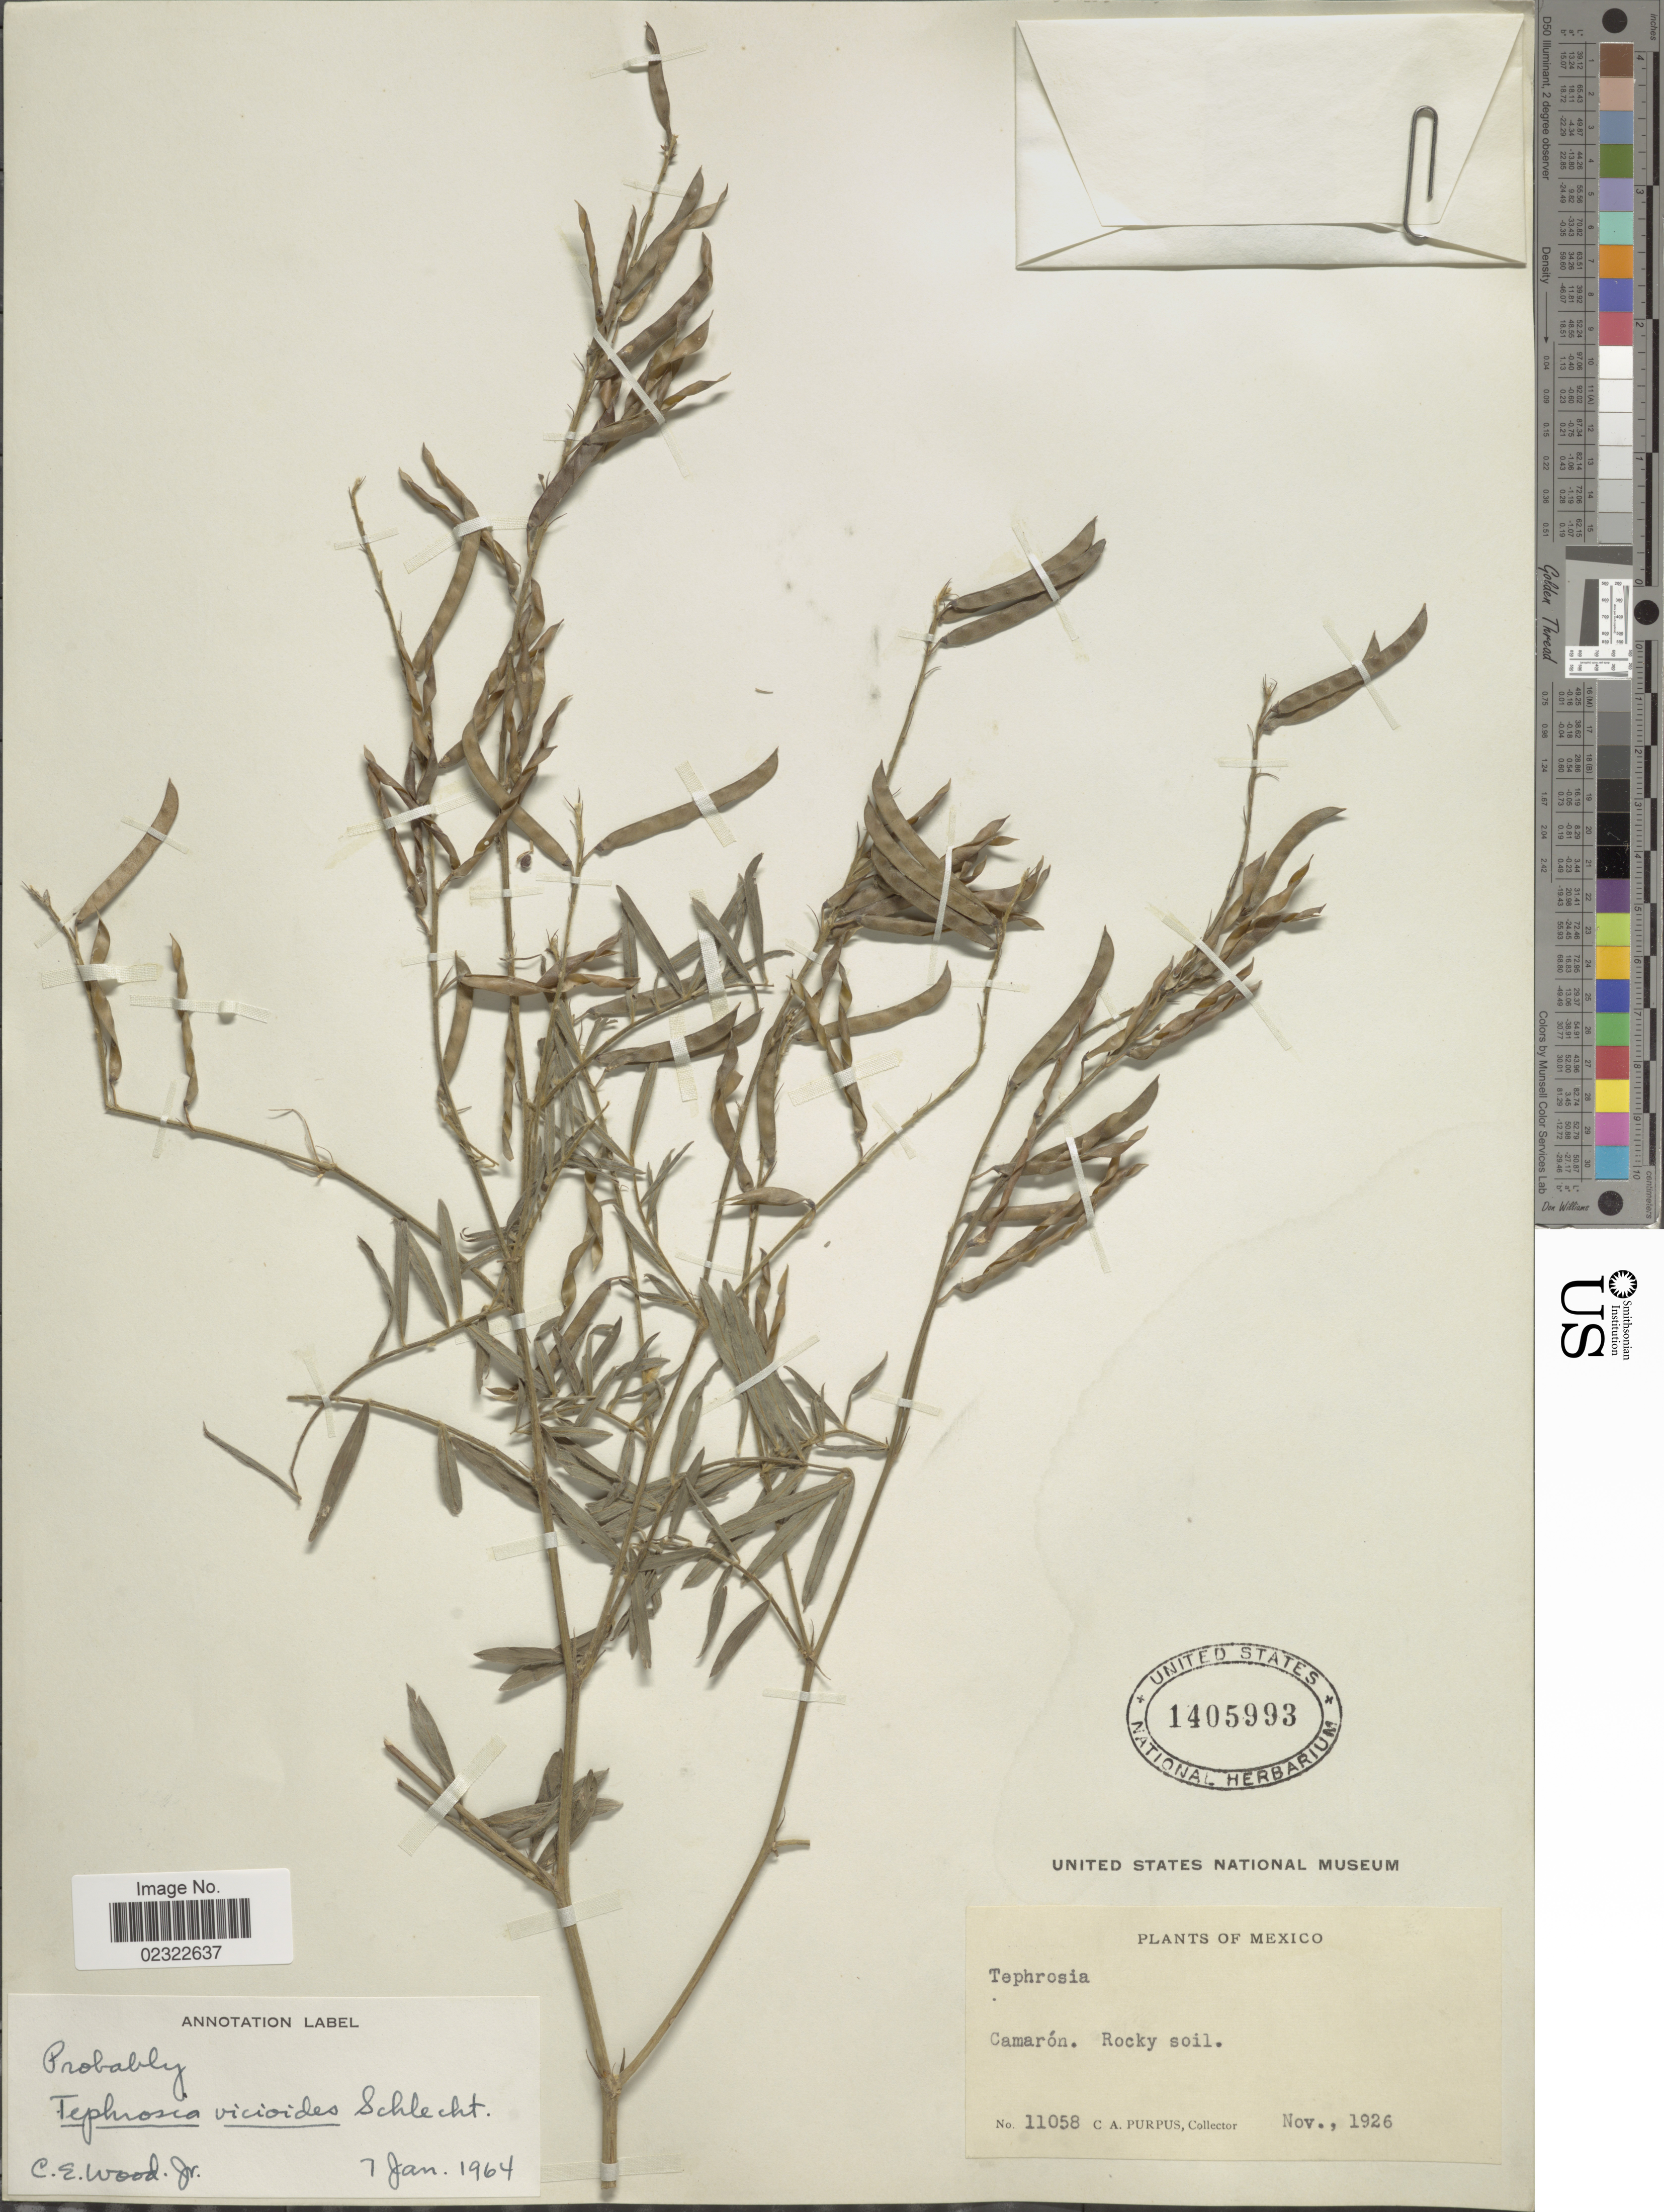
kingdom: Plantae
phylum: Tracheophyta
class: Magnoliopsida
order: Fabales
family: Fabaceae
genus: Tephrosia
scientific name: Tephrosia vicioides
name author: Schltdl.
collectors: C. A. Purpus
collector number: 11058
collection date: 1926-11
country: Mexico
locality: Camaron. Rocky soil.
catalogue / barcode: US 1405993